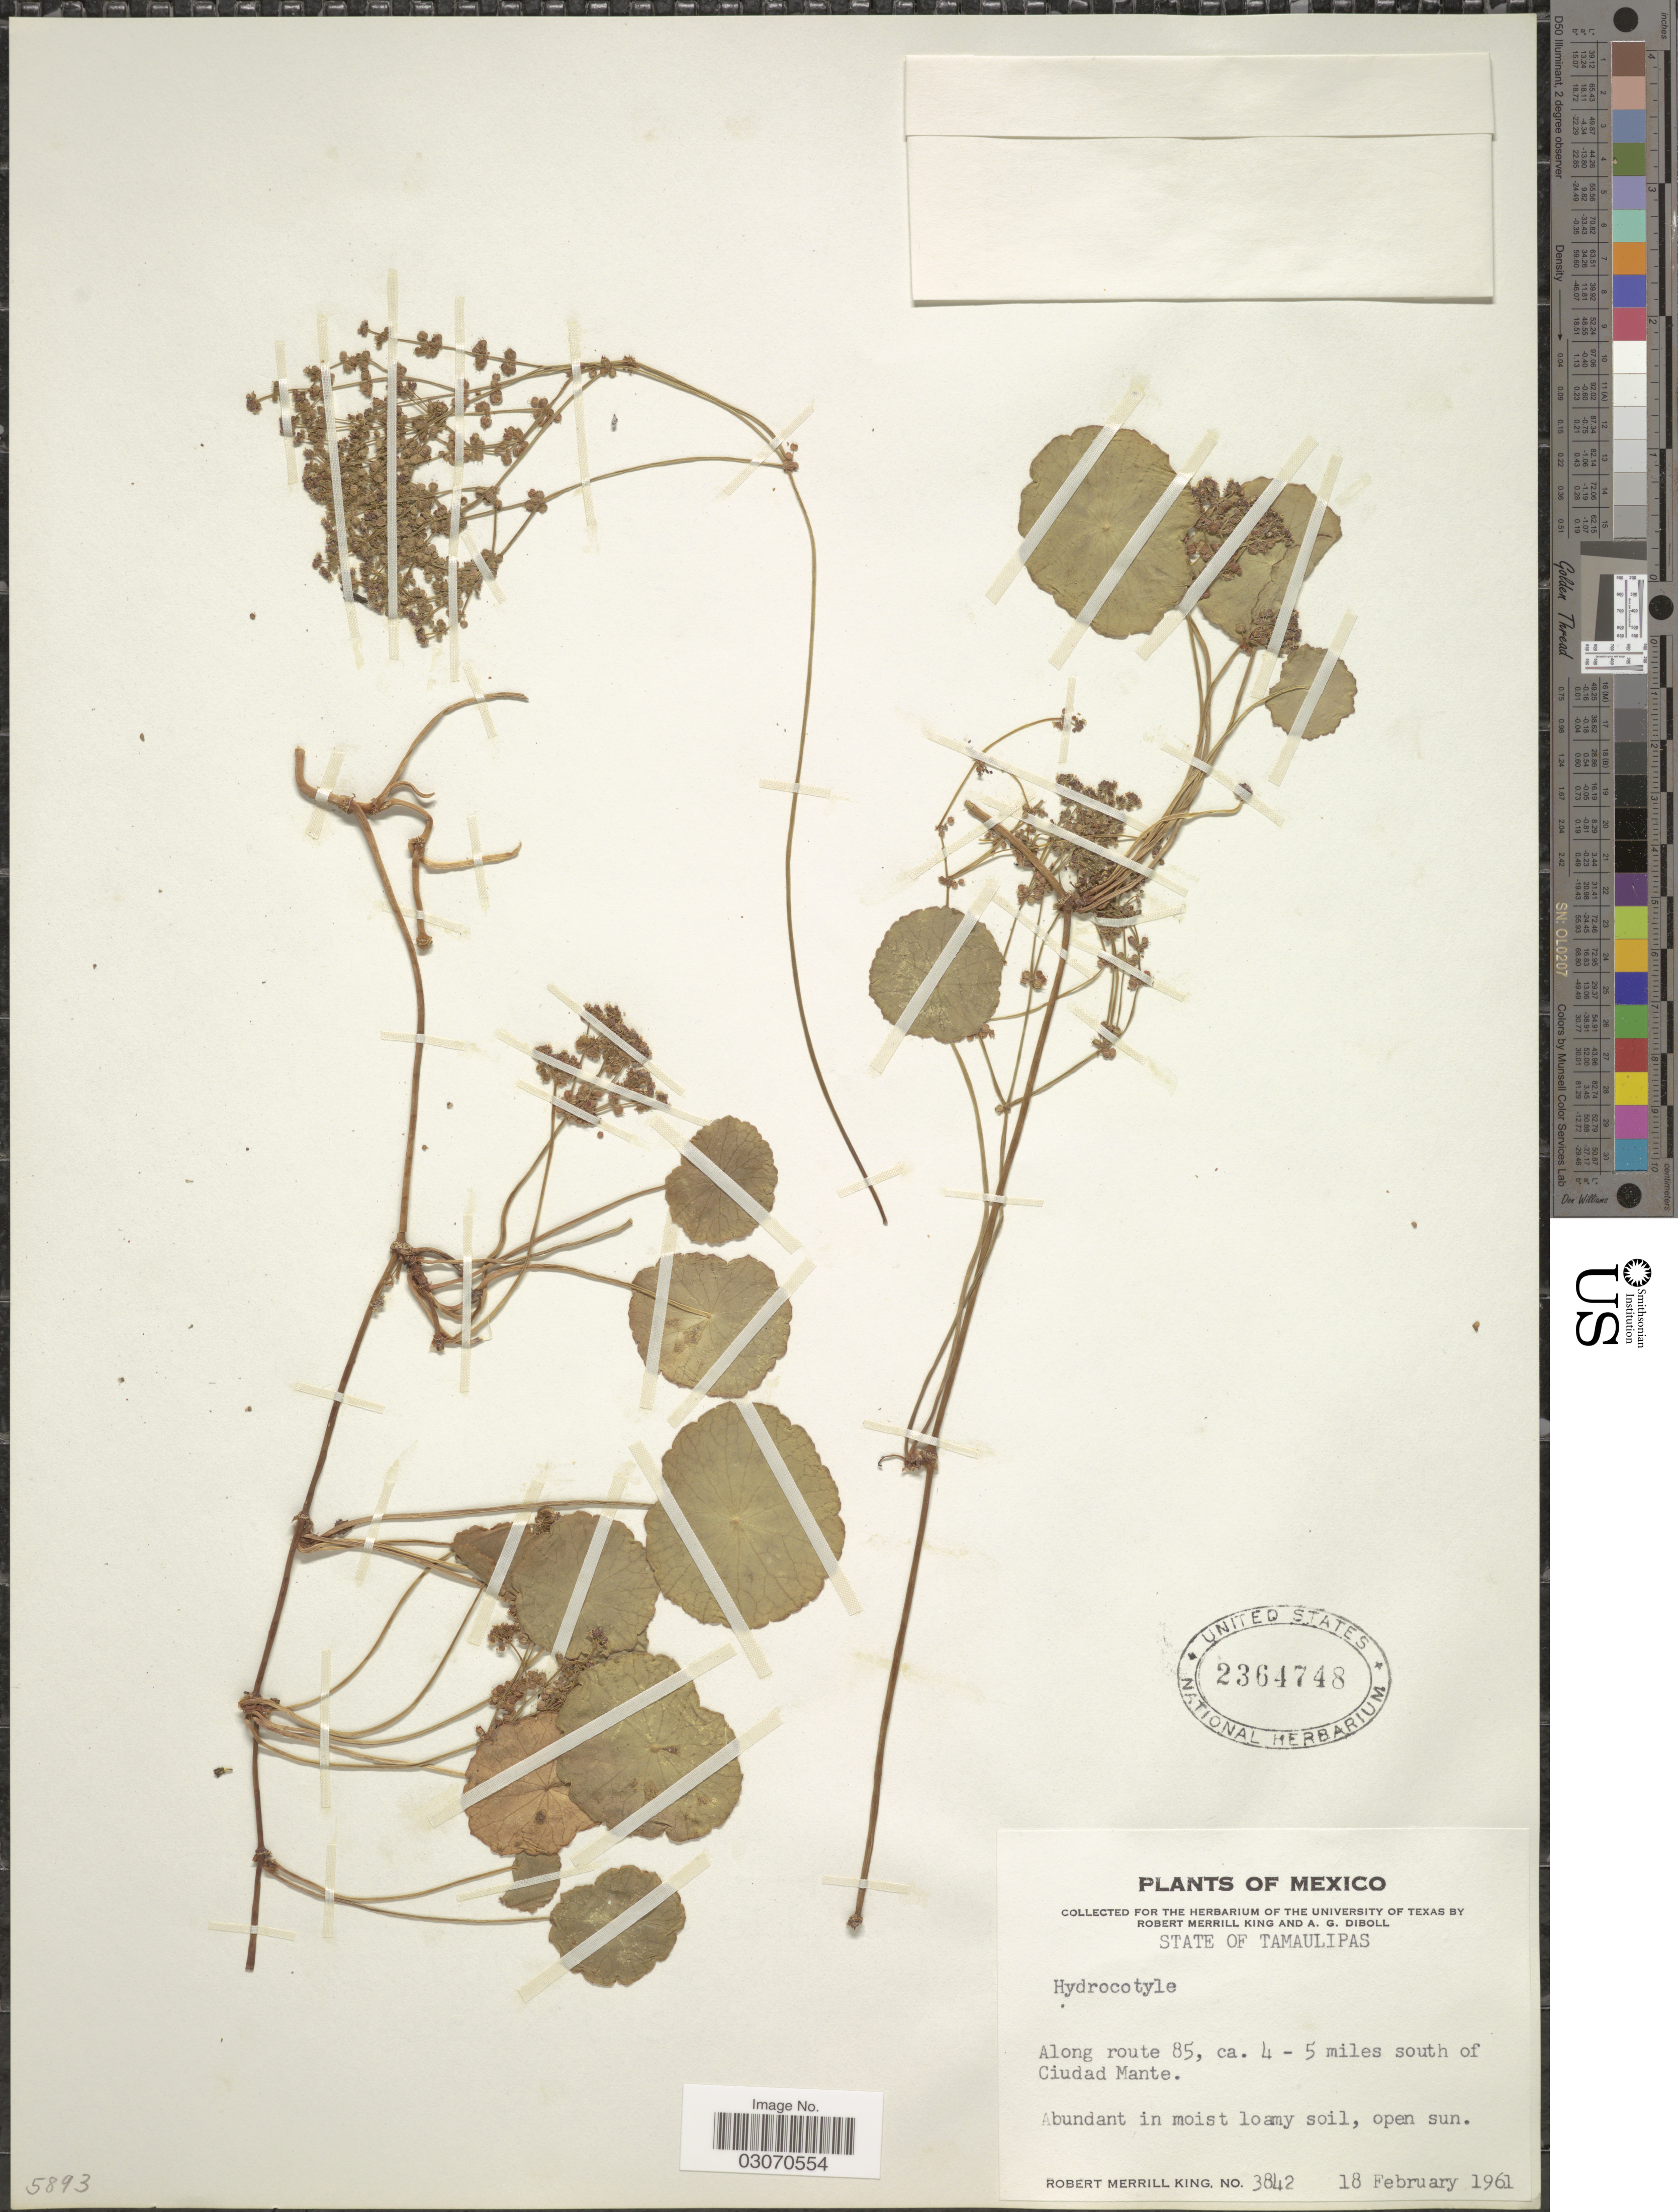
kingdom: Plantae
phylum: Tracheophyta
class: Magnoliopsida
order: Apiales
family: Araliaceae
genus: Hydrocotyle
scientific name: Hydrocotyle sp.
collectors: R. M. King & A. Diboll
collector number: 3842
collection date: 1961-02-18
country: Mexico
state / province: Tamaulipas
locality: Along route 85, ca. 4-5 miles south of Ciudad Mante.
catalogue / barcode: US 2364748